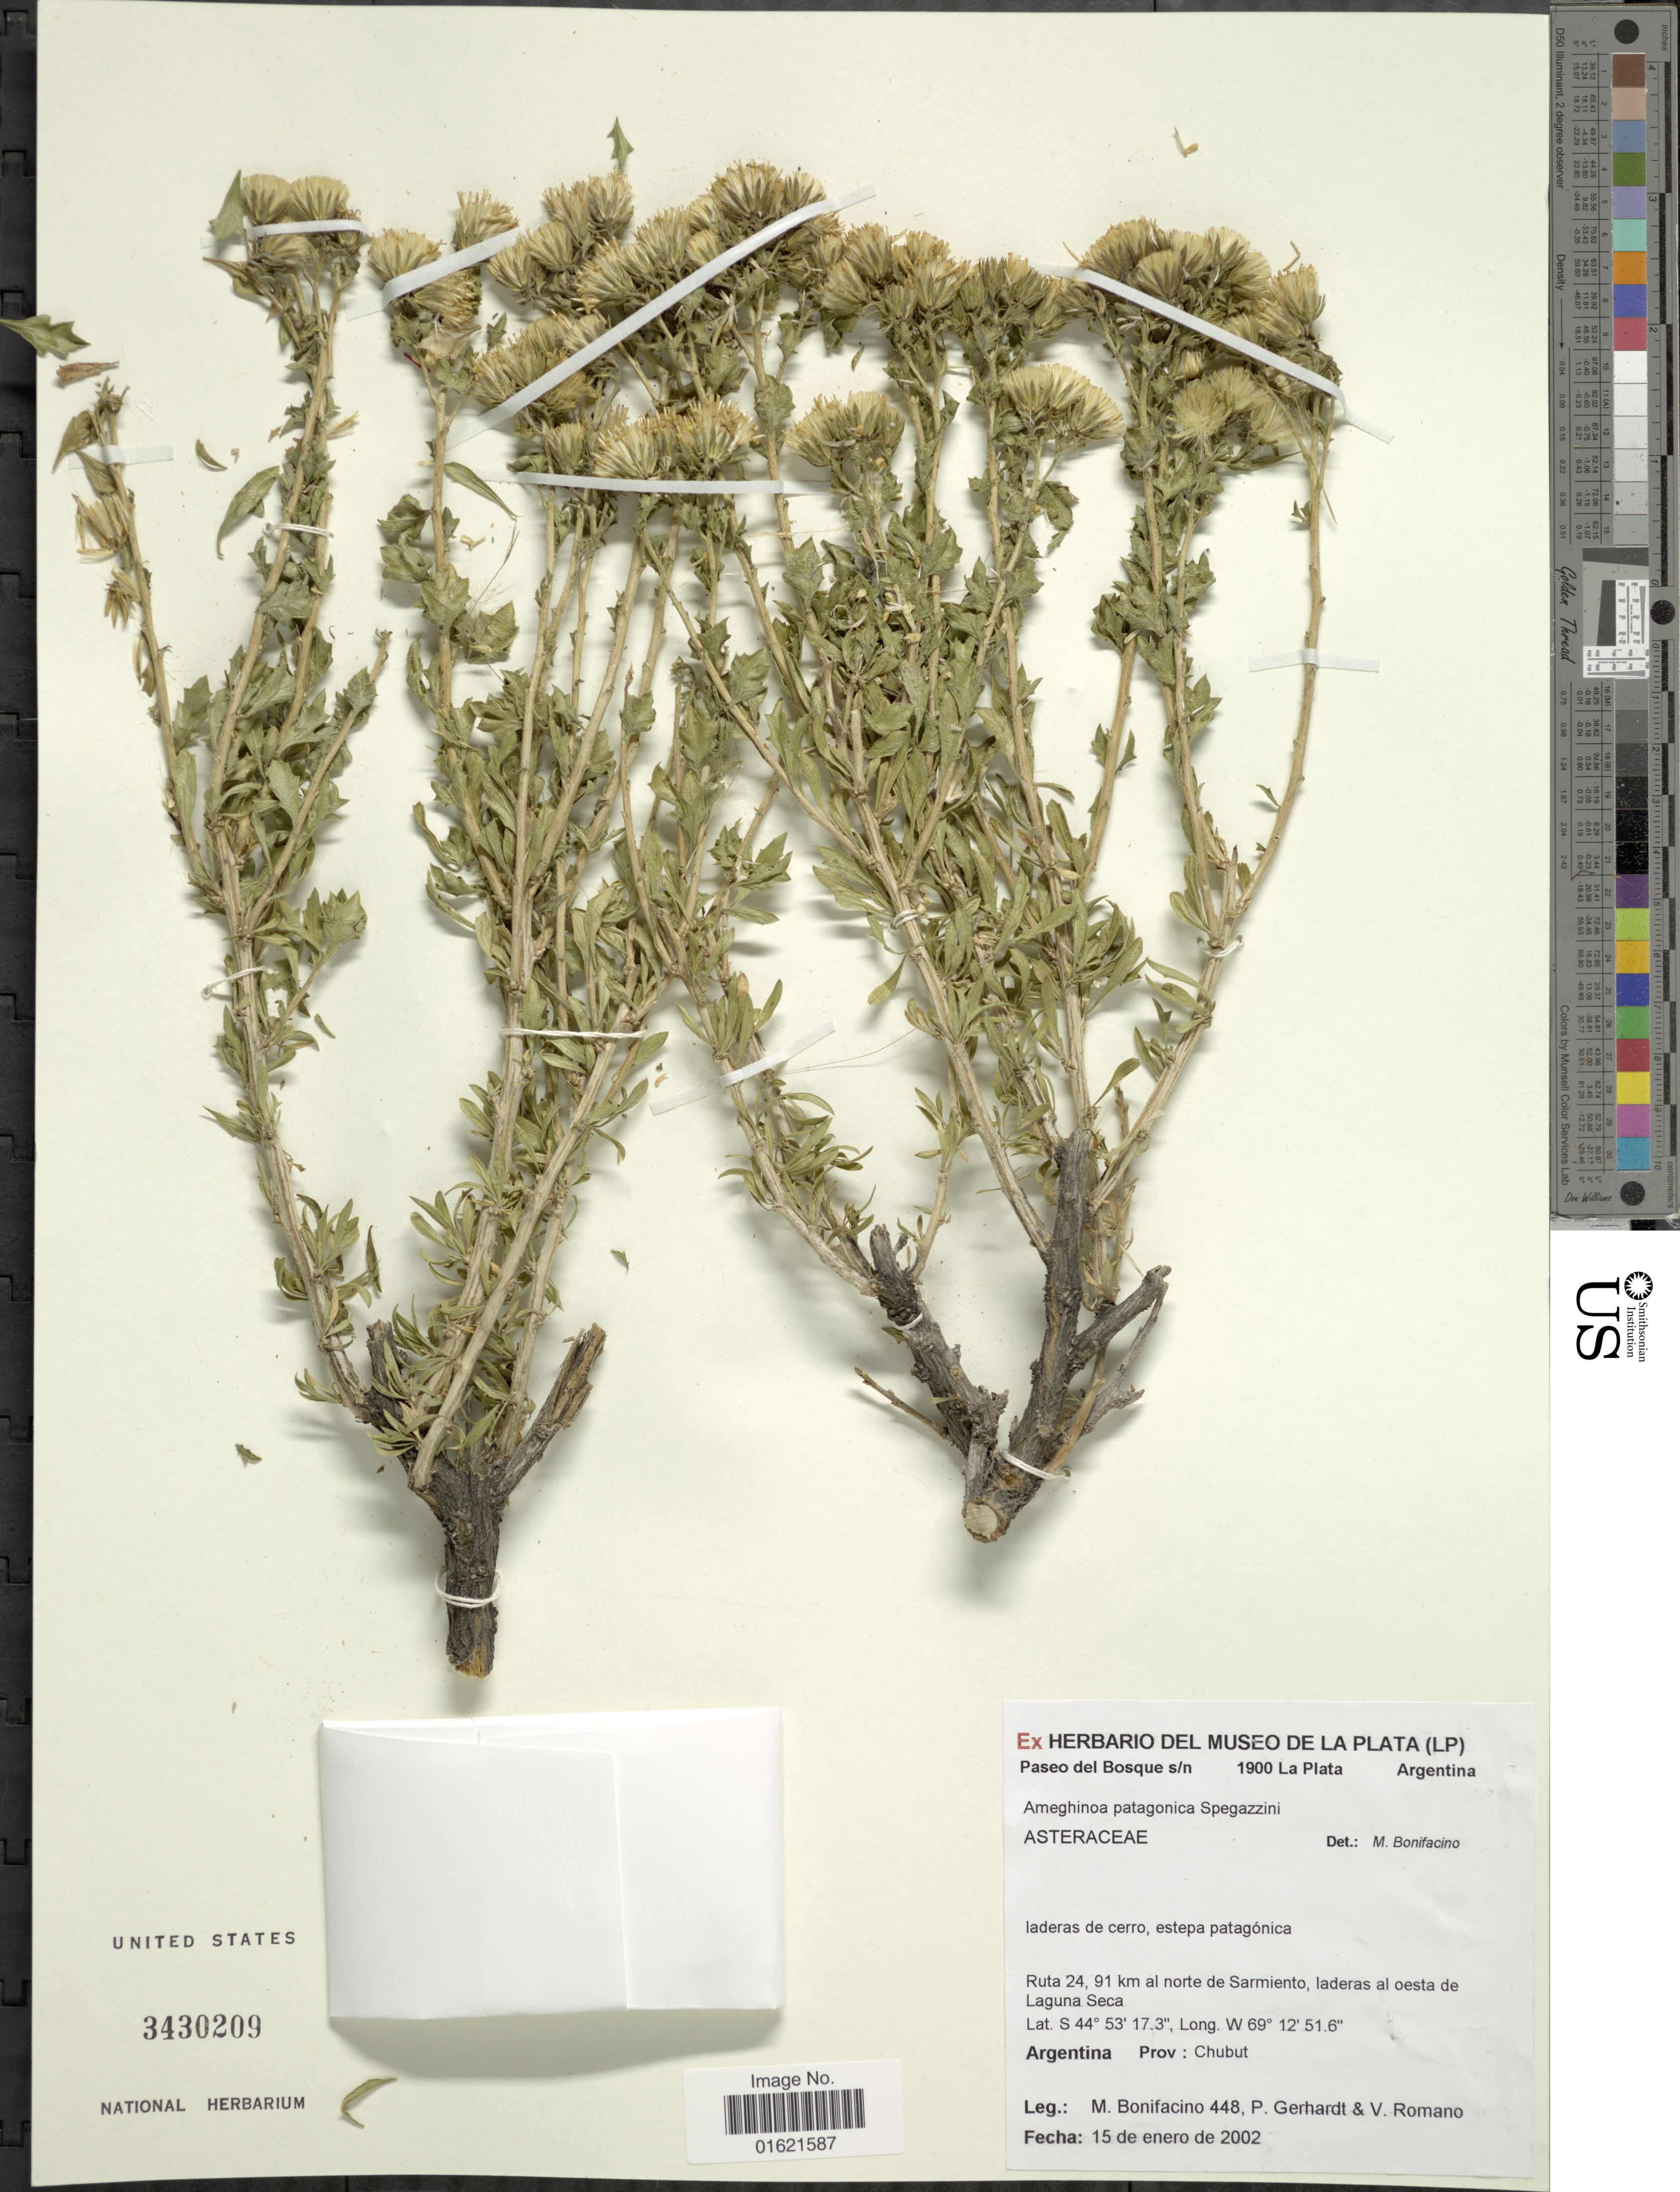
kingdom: Plantae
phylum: Tracheophyta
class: Magnoliopsida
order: Asterales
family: Asteraceae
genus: Ameghinoa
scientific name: Ameghinoa patagonica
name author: Speg.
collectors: M. Bonifacino, P. Gerhardt & V. Romano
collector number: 0448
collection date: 2002-01-15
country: Argentina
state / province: Chubut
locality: Ruta 24, 91 km al norte de Sarmiento, laderas al oeste de Laguna Seca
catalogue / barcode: US 3430209